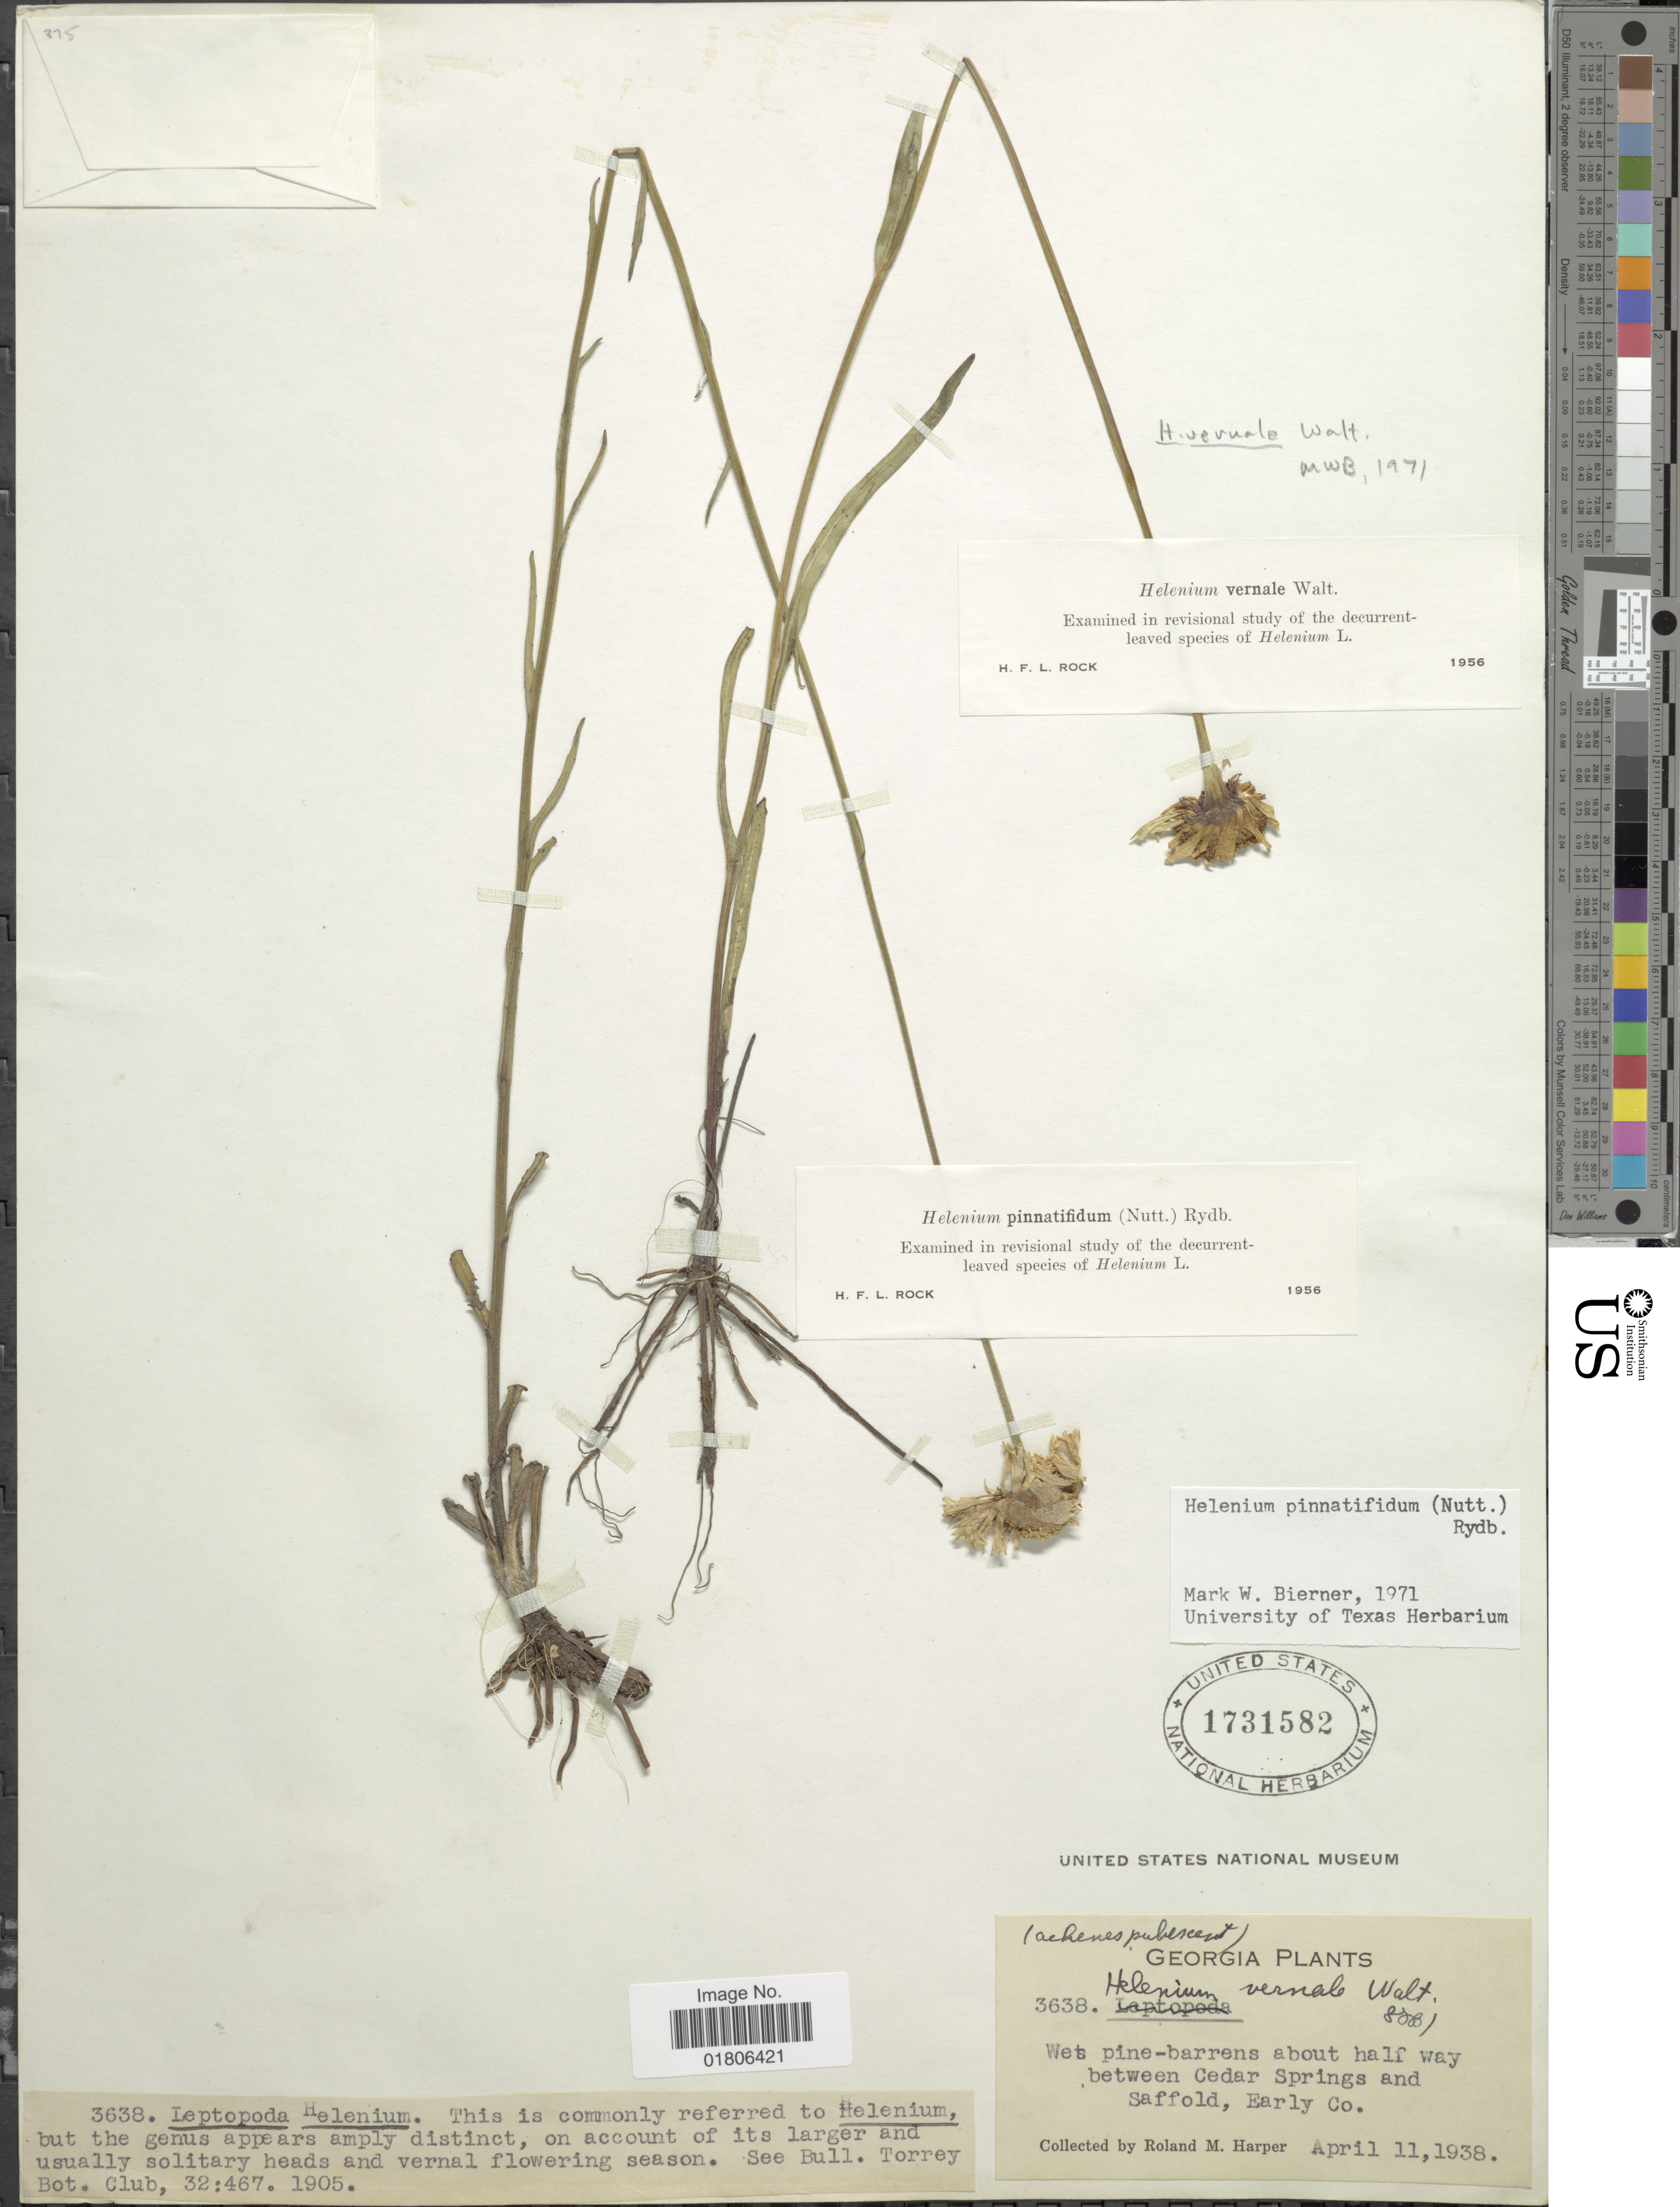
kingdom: Plantae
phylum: Tracheophyta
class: Magnoliopsida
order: Asterales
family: Asteraceae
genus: Helenium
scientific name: Helenium pinnatifidum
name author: (Schwein. ex Nutt.) Rydb.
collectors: R. M. Harper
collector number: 3638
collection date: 1938-04-11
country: United States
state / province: Georgia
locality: Wet pine-barrens about half way between Cedar Springs and Saffold, Early Co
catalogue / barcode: US 1731582